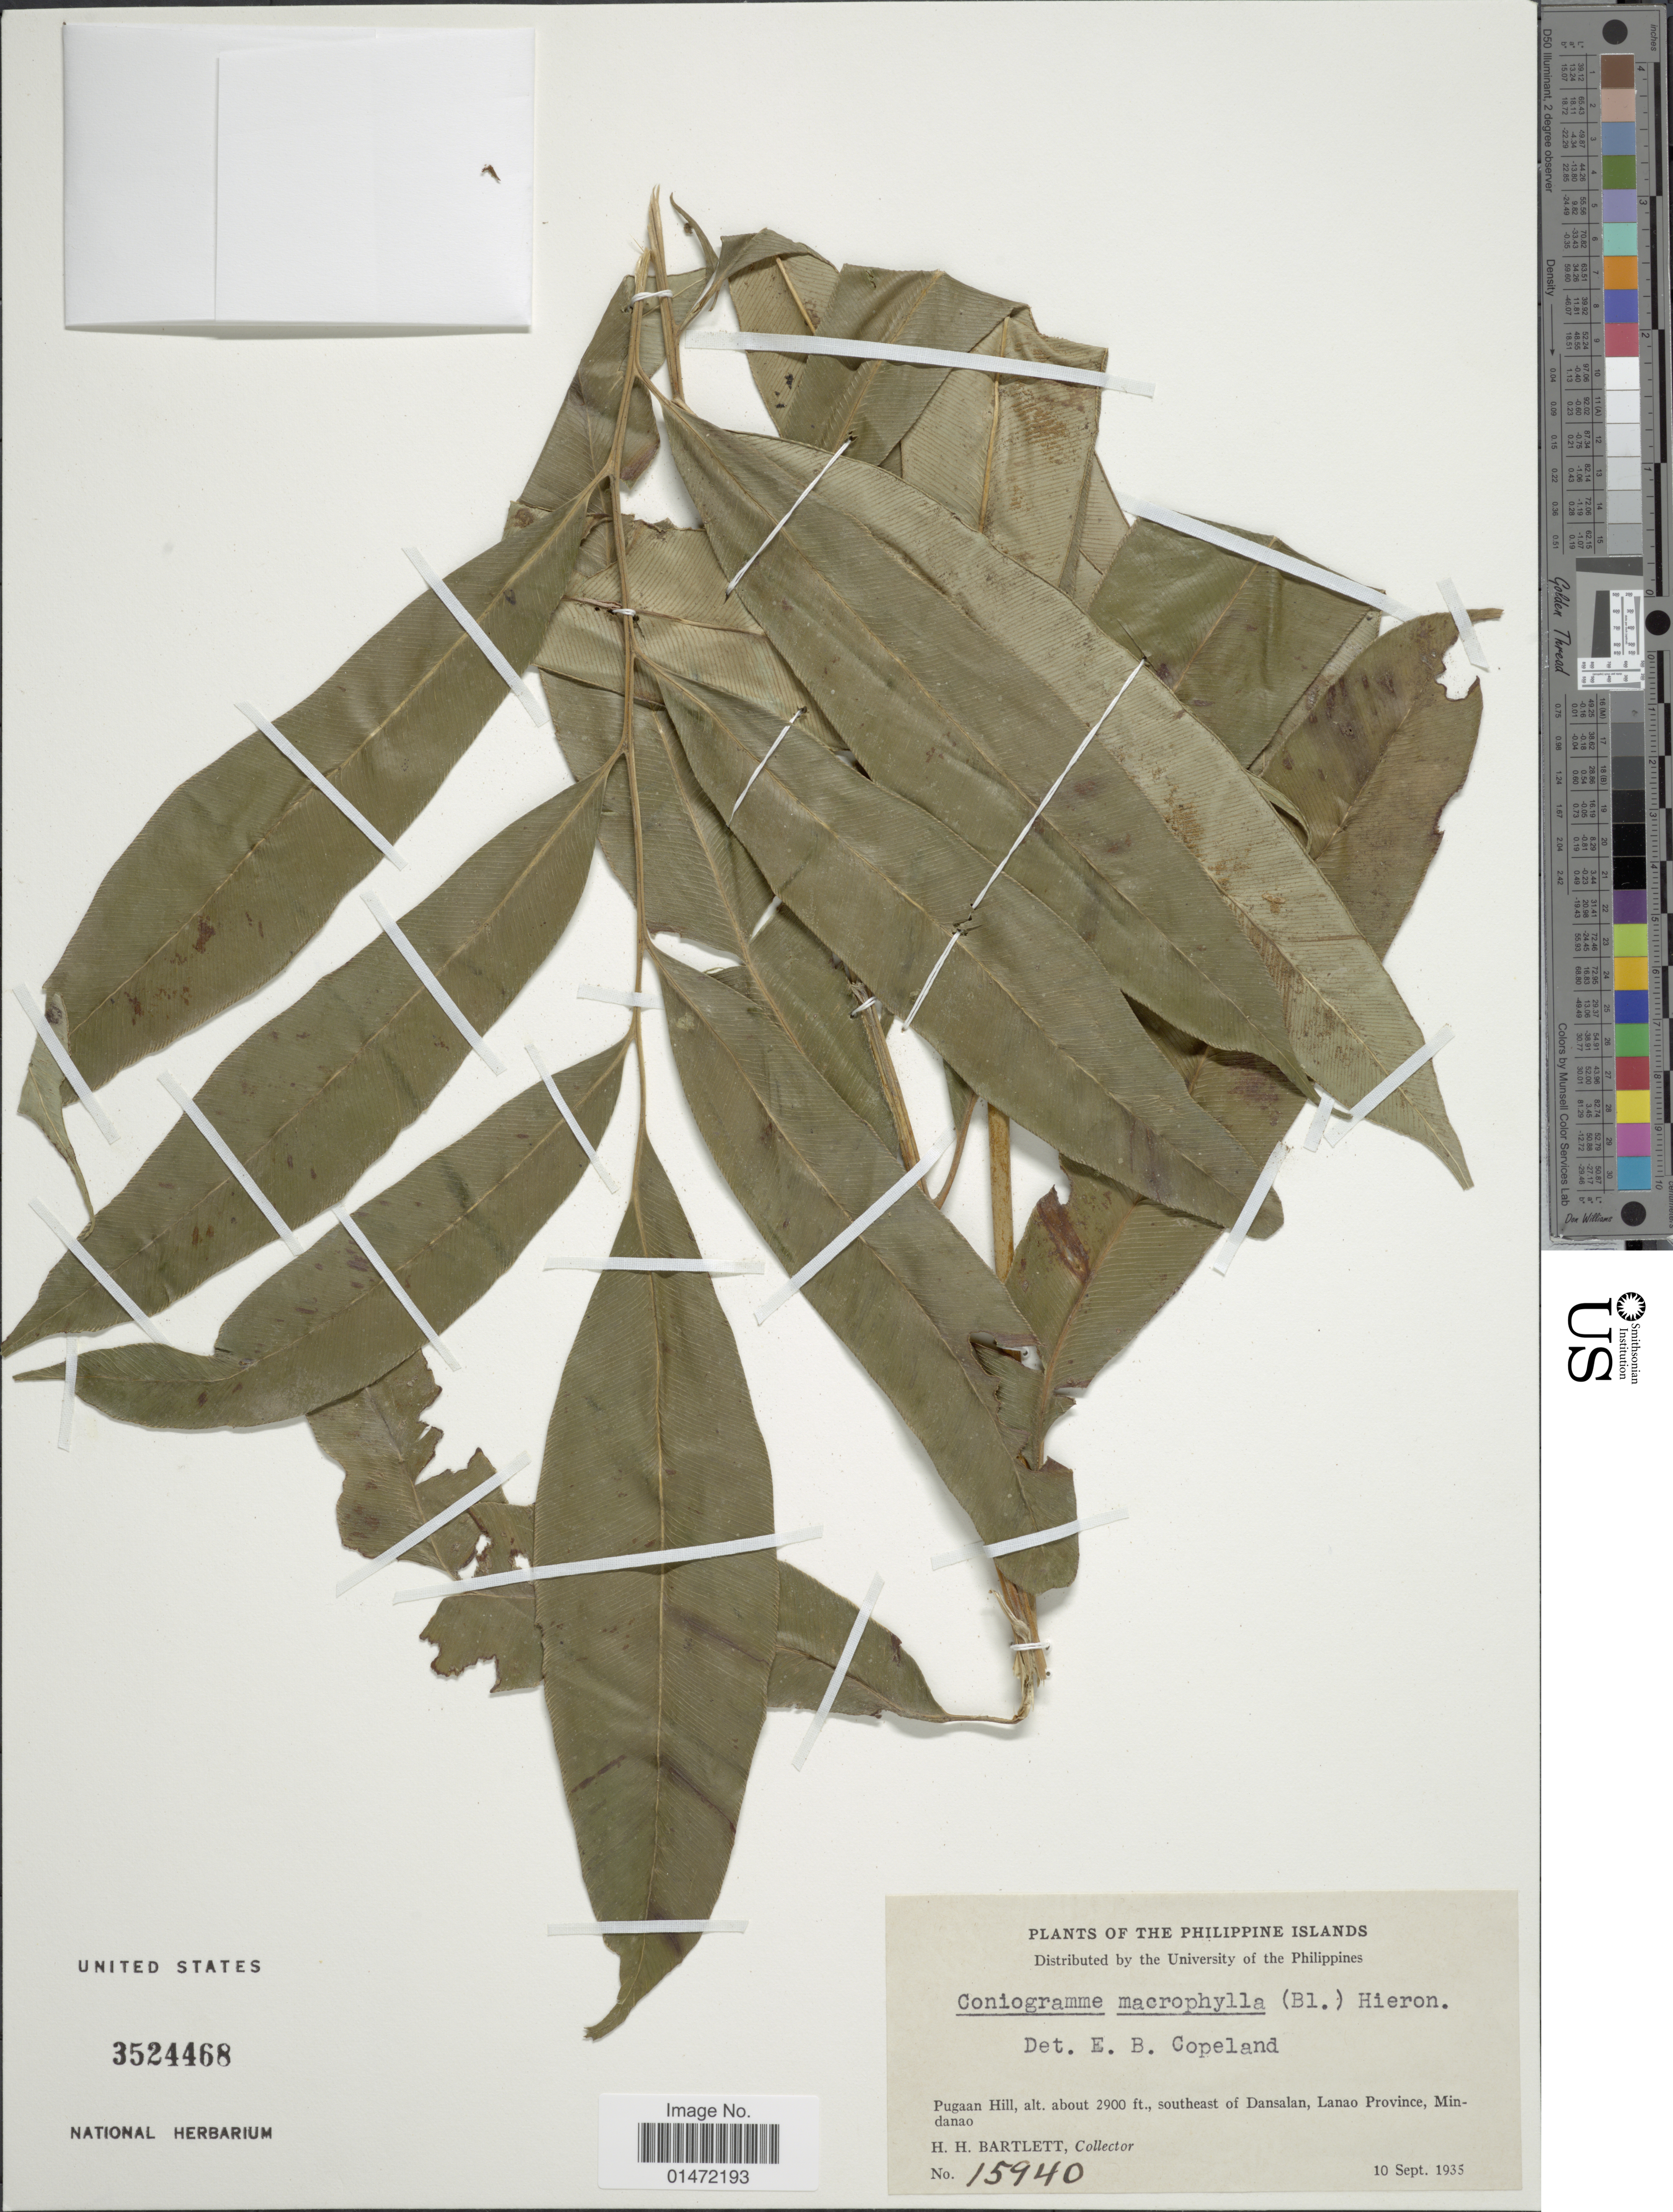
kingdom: Plantae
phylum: Tracheophyta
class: Polypodiopsida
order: Polypodiales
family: Pteridaceae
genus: Coniogramme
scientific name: Coniogramme macrophylla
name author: (Blume) Hieron.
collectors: H. H. Bartlett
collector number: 15940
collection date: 1935-09-10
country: Philippines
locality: Pugaan Hill, southeast of Dansalan, Lanao Province, Mindanao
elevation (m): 884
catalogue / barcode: US 3524468